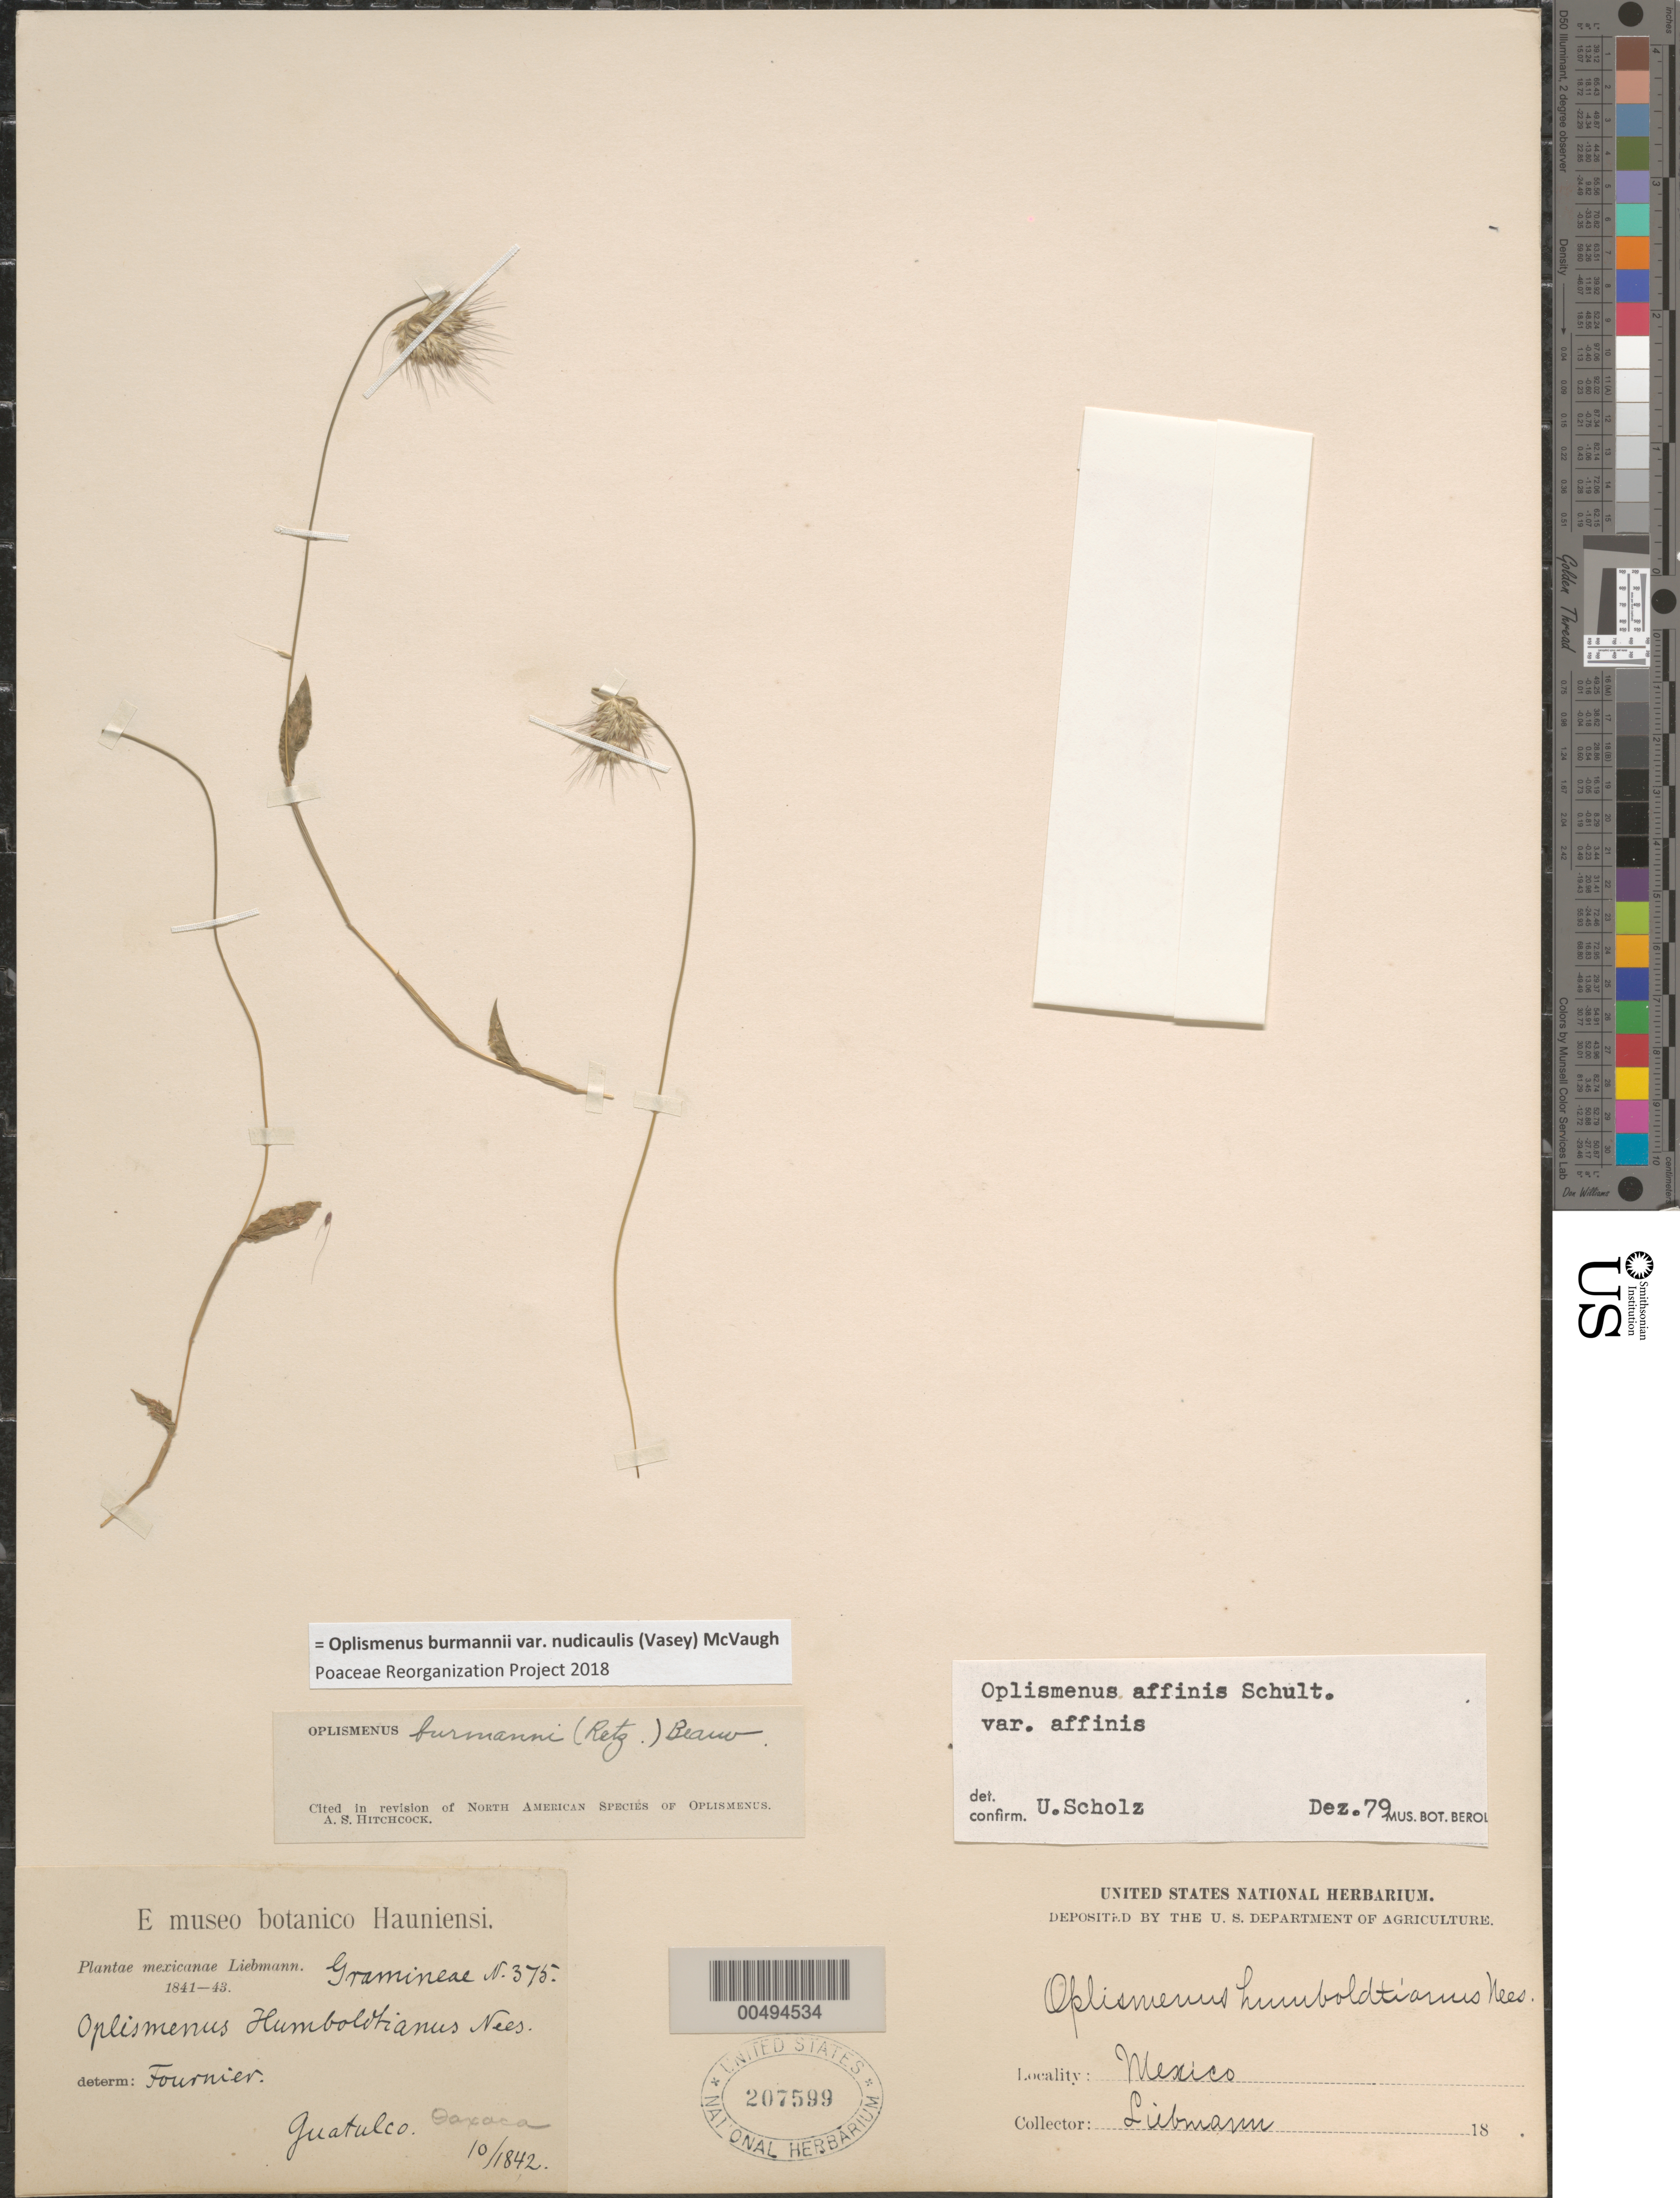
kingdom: Plantae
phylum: Tracheophyta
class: Liliopsida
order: Poales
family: Poaceae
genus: Oplismenus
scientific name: Oplismenus burmannii var. nudicaulis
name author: (Vasey) McVaugh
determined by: Poaceae Reorganization Project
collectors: F. M. Liebmann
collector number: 375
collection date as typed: Oct 1842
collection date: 1842-10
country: Mexico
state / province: Oaxaca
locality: Guatulco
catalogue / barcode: US 207599